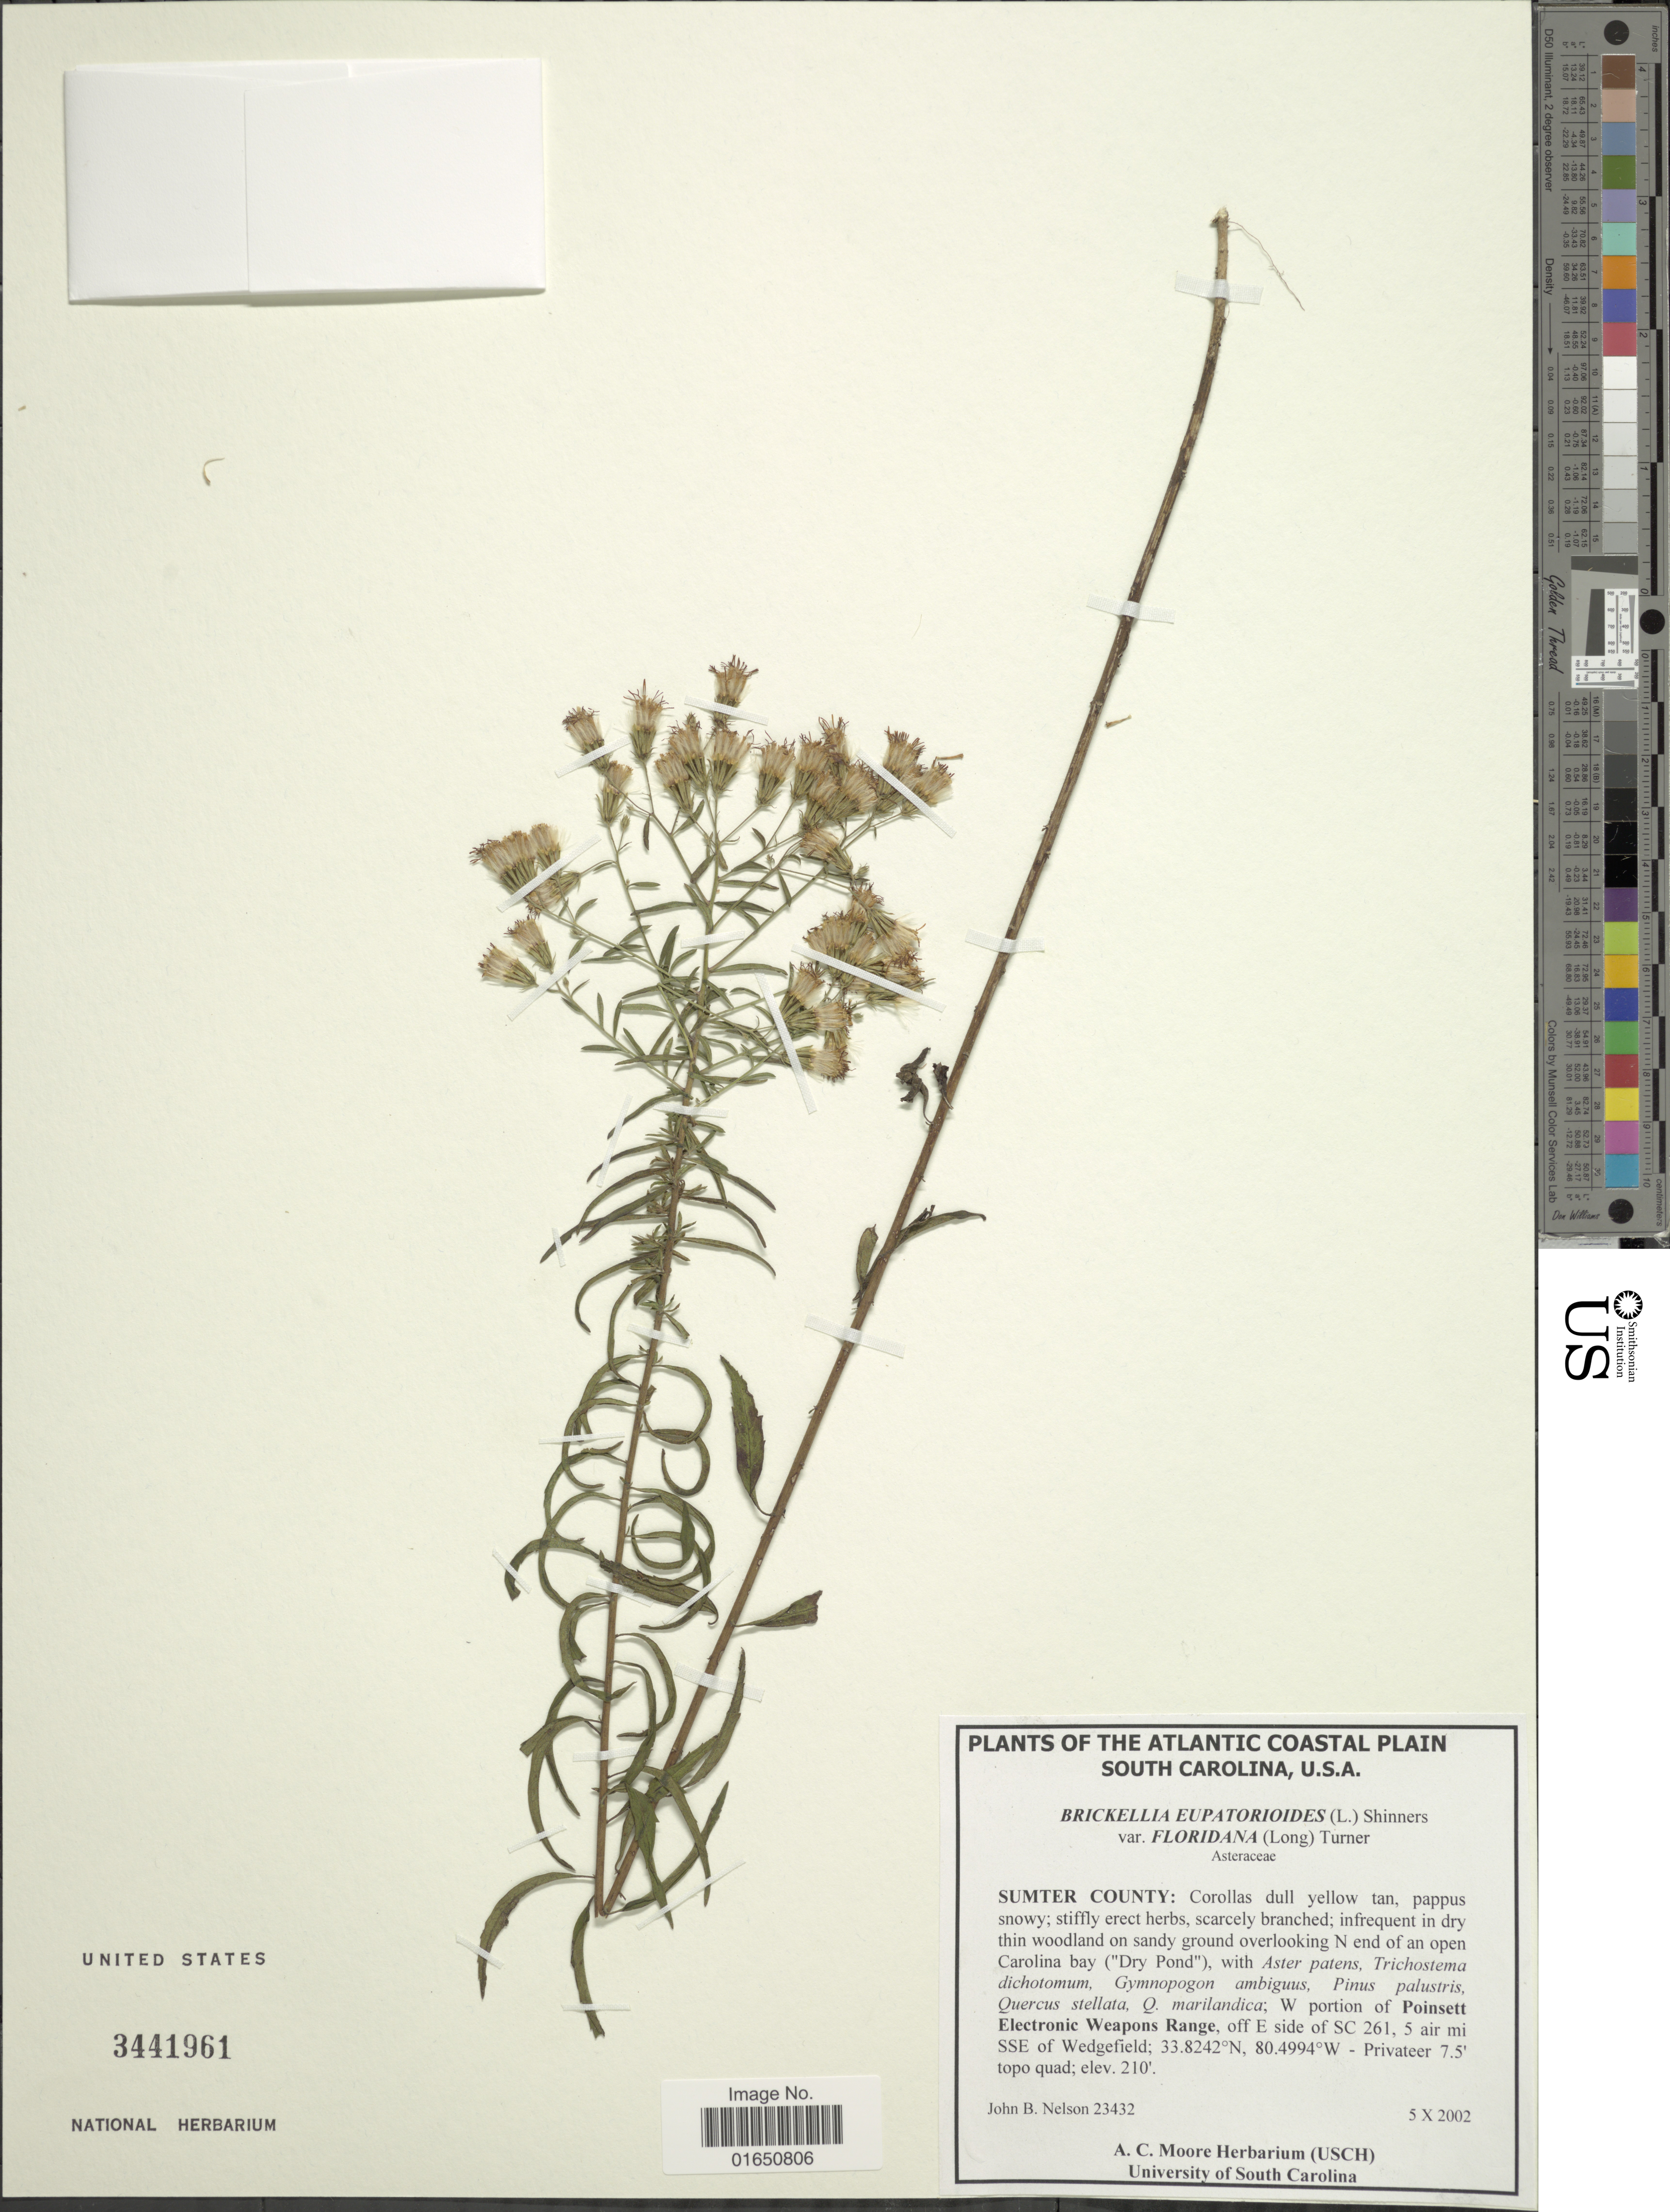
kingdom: Plantae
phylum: Tracheophyta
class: Magnoliopsida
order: Asterales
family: Asteraceae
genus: Brickellia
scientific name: Brickellia eupatorioides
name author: (L.) Shinners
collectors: J. B. Nelson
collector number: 23432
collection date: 2002-10-05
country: United States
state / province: South Carolina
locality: Sumter County: W portion of Poinsett Electronic Weapons Range; off E side of SC 261, 5 air mi SSE of Wedgefield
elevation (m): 64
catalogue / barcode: US 3441961